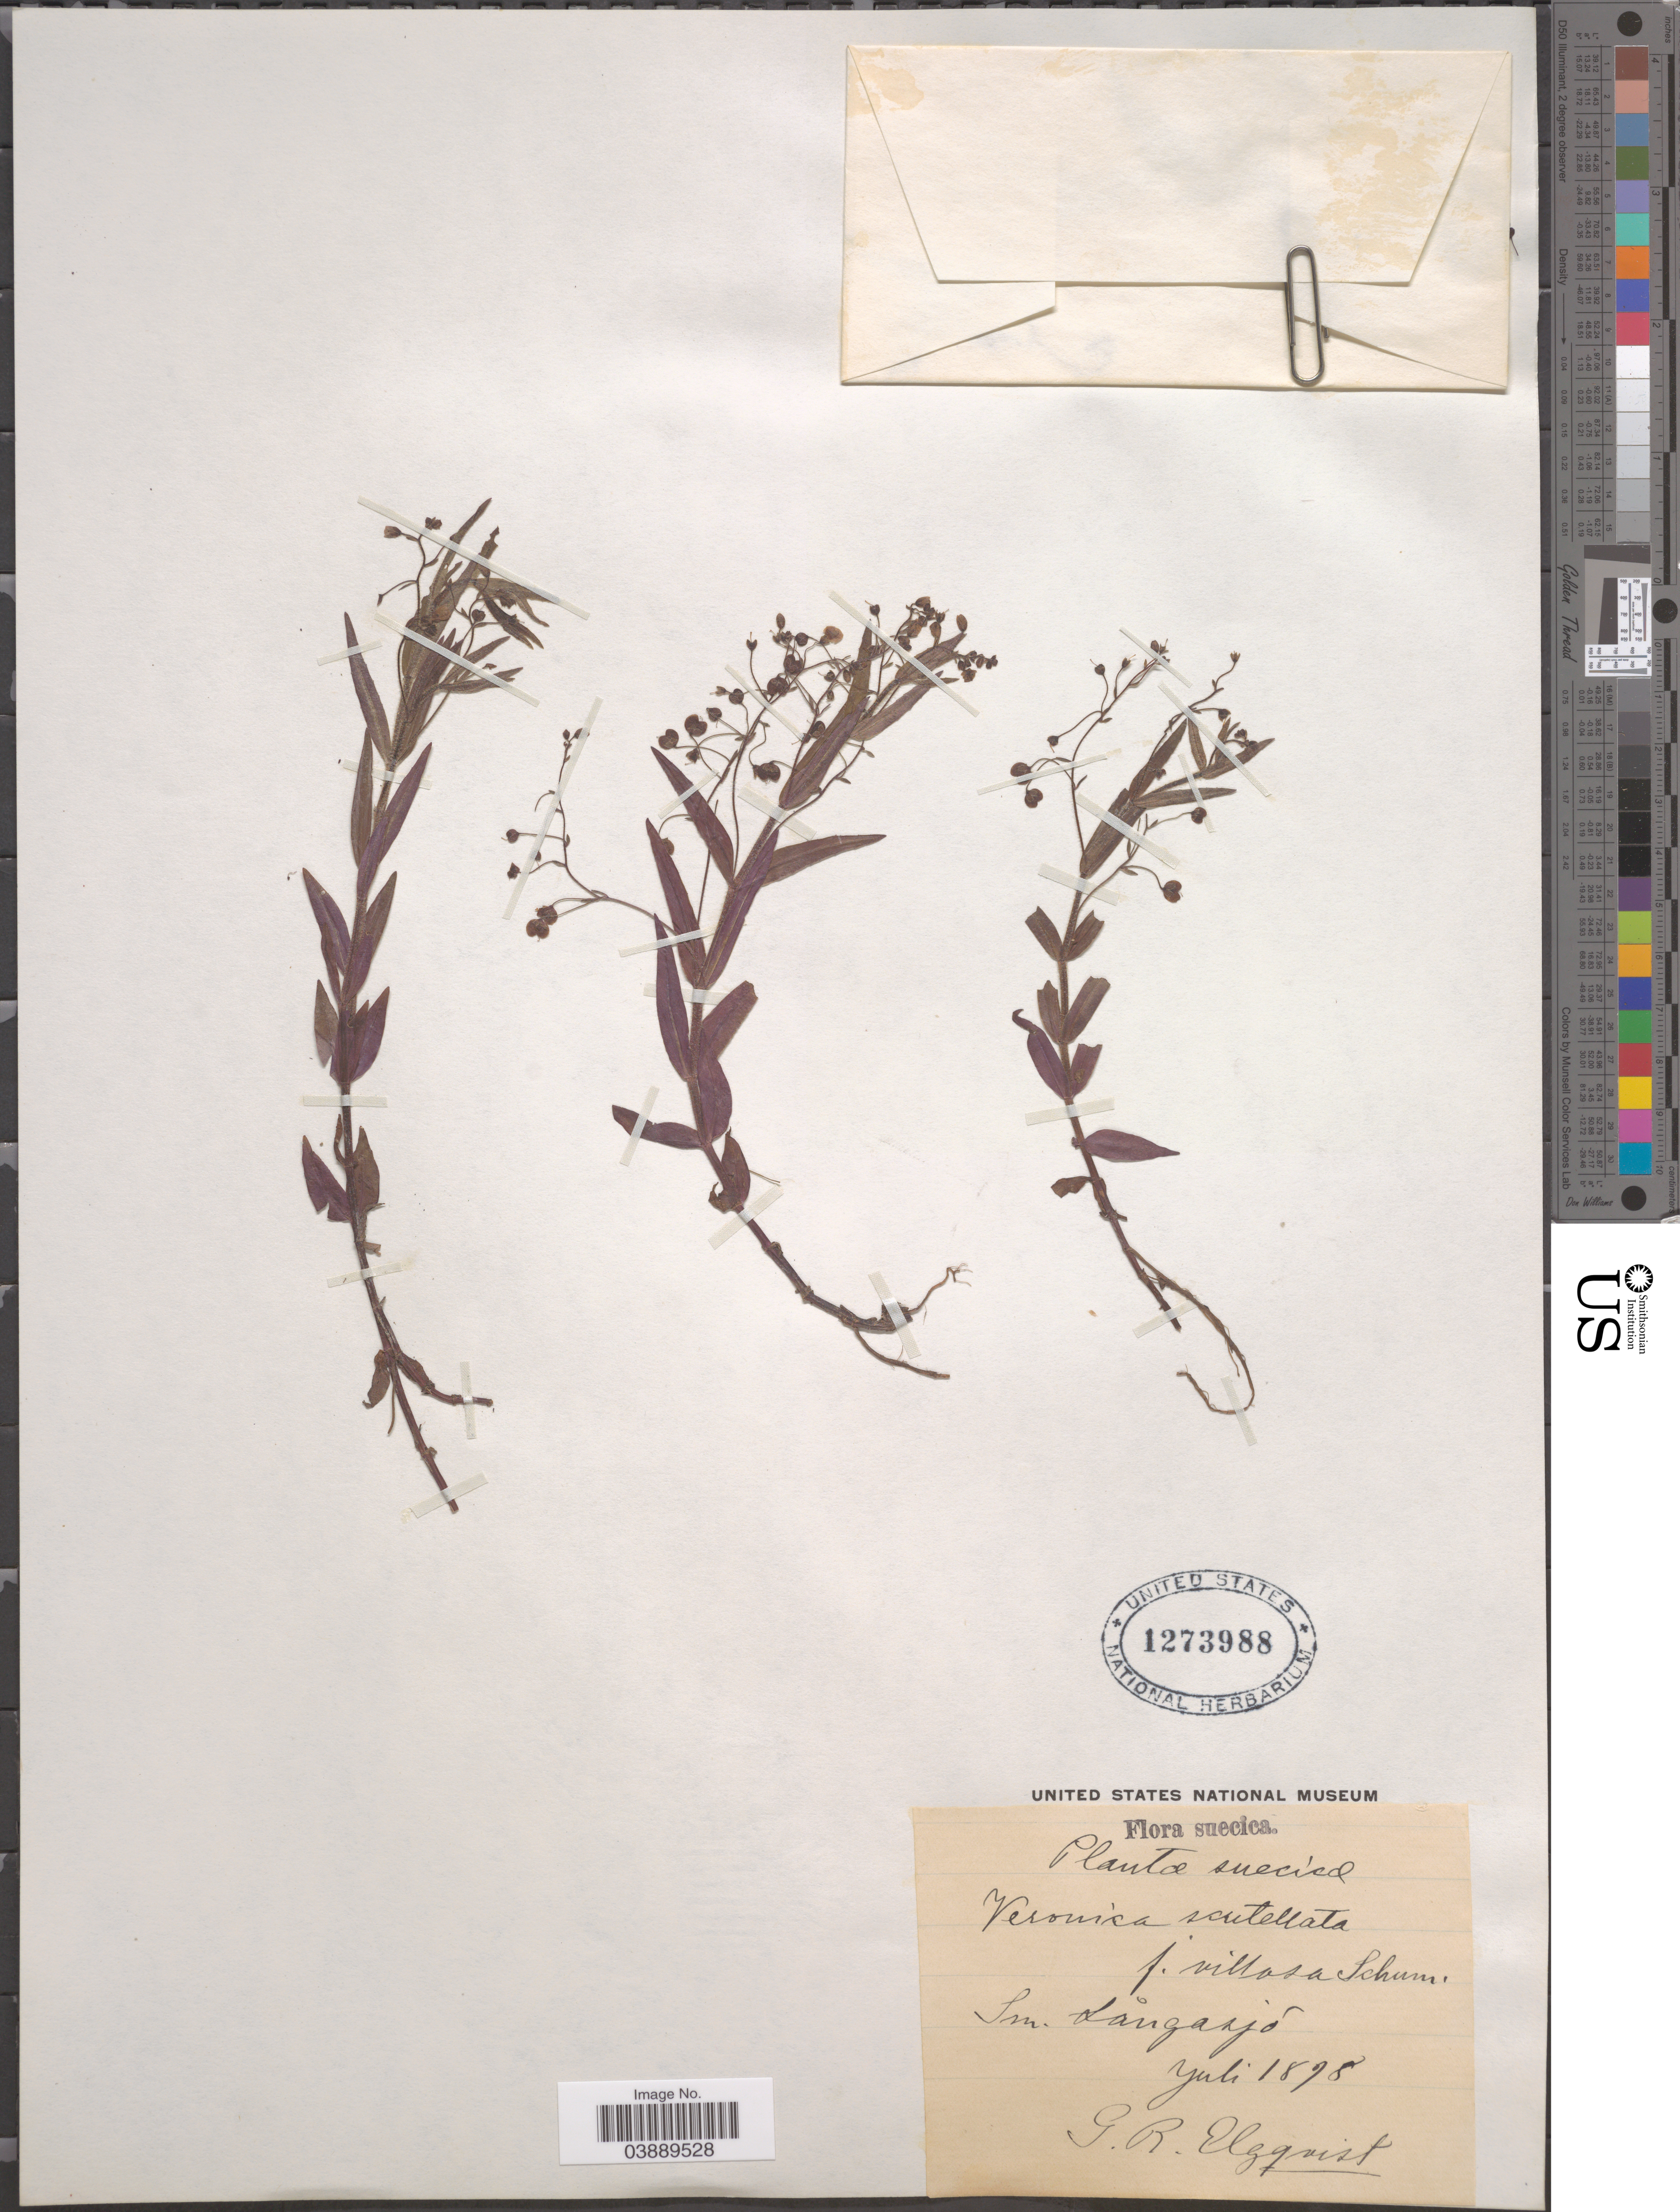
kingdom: Plantae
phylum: Tracheophyta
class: Magnoliopsida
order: Lamiales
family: Plantaginaceae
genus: Veronica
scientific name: Veronica scutellata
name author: L.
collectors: G. Elgqvist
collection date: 1878-07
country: Sweden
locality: Sm. Långasjó.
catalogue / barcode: US 1273988